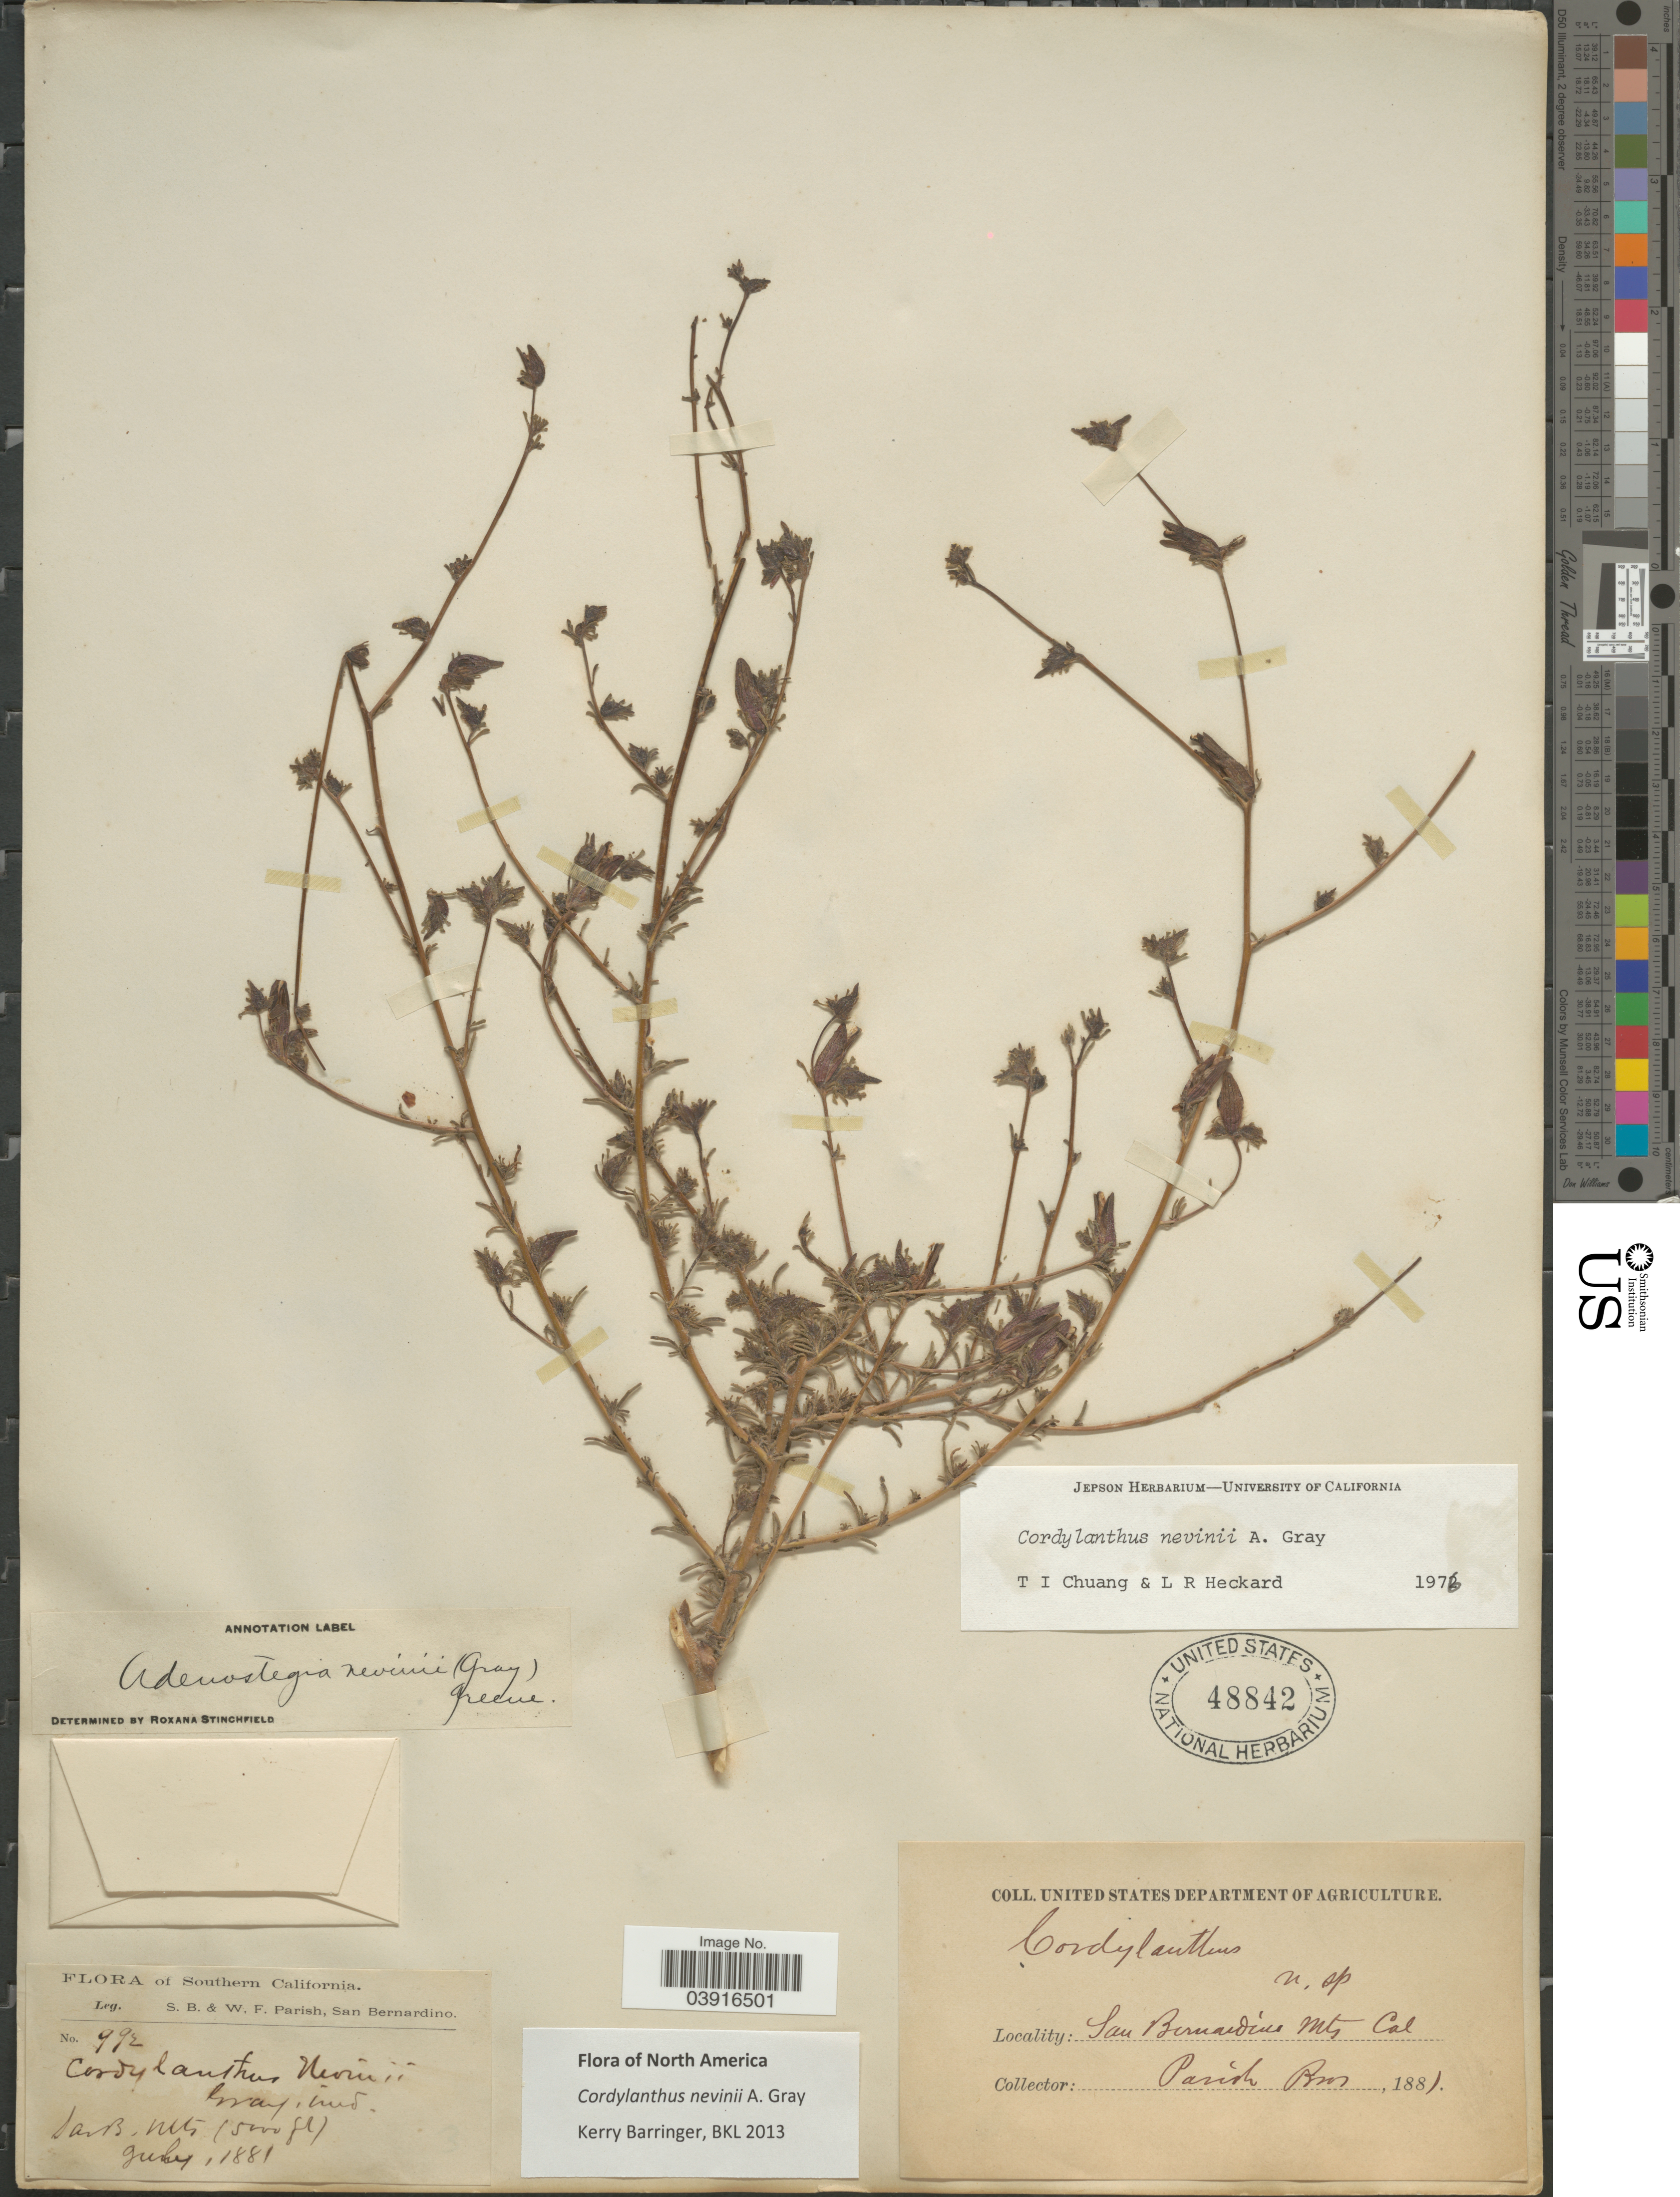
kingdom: Plantae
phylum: Tracheophyta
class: Magnoliopsida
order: Lamiales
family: Orobanchaceae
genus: Cordylanthus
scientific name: Cordylanthus nevinii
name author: A. Gray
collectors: S. B. Parish & W. F. Parish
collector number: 992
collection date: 1881-07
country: United States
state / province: California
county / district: San Bernardino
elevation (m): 1524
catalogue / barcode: US 48842